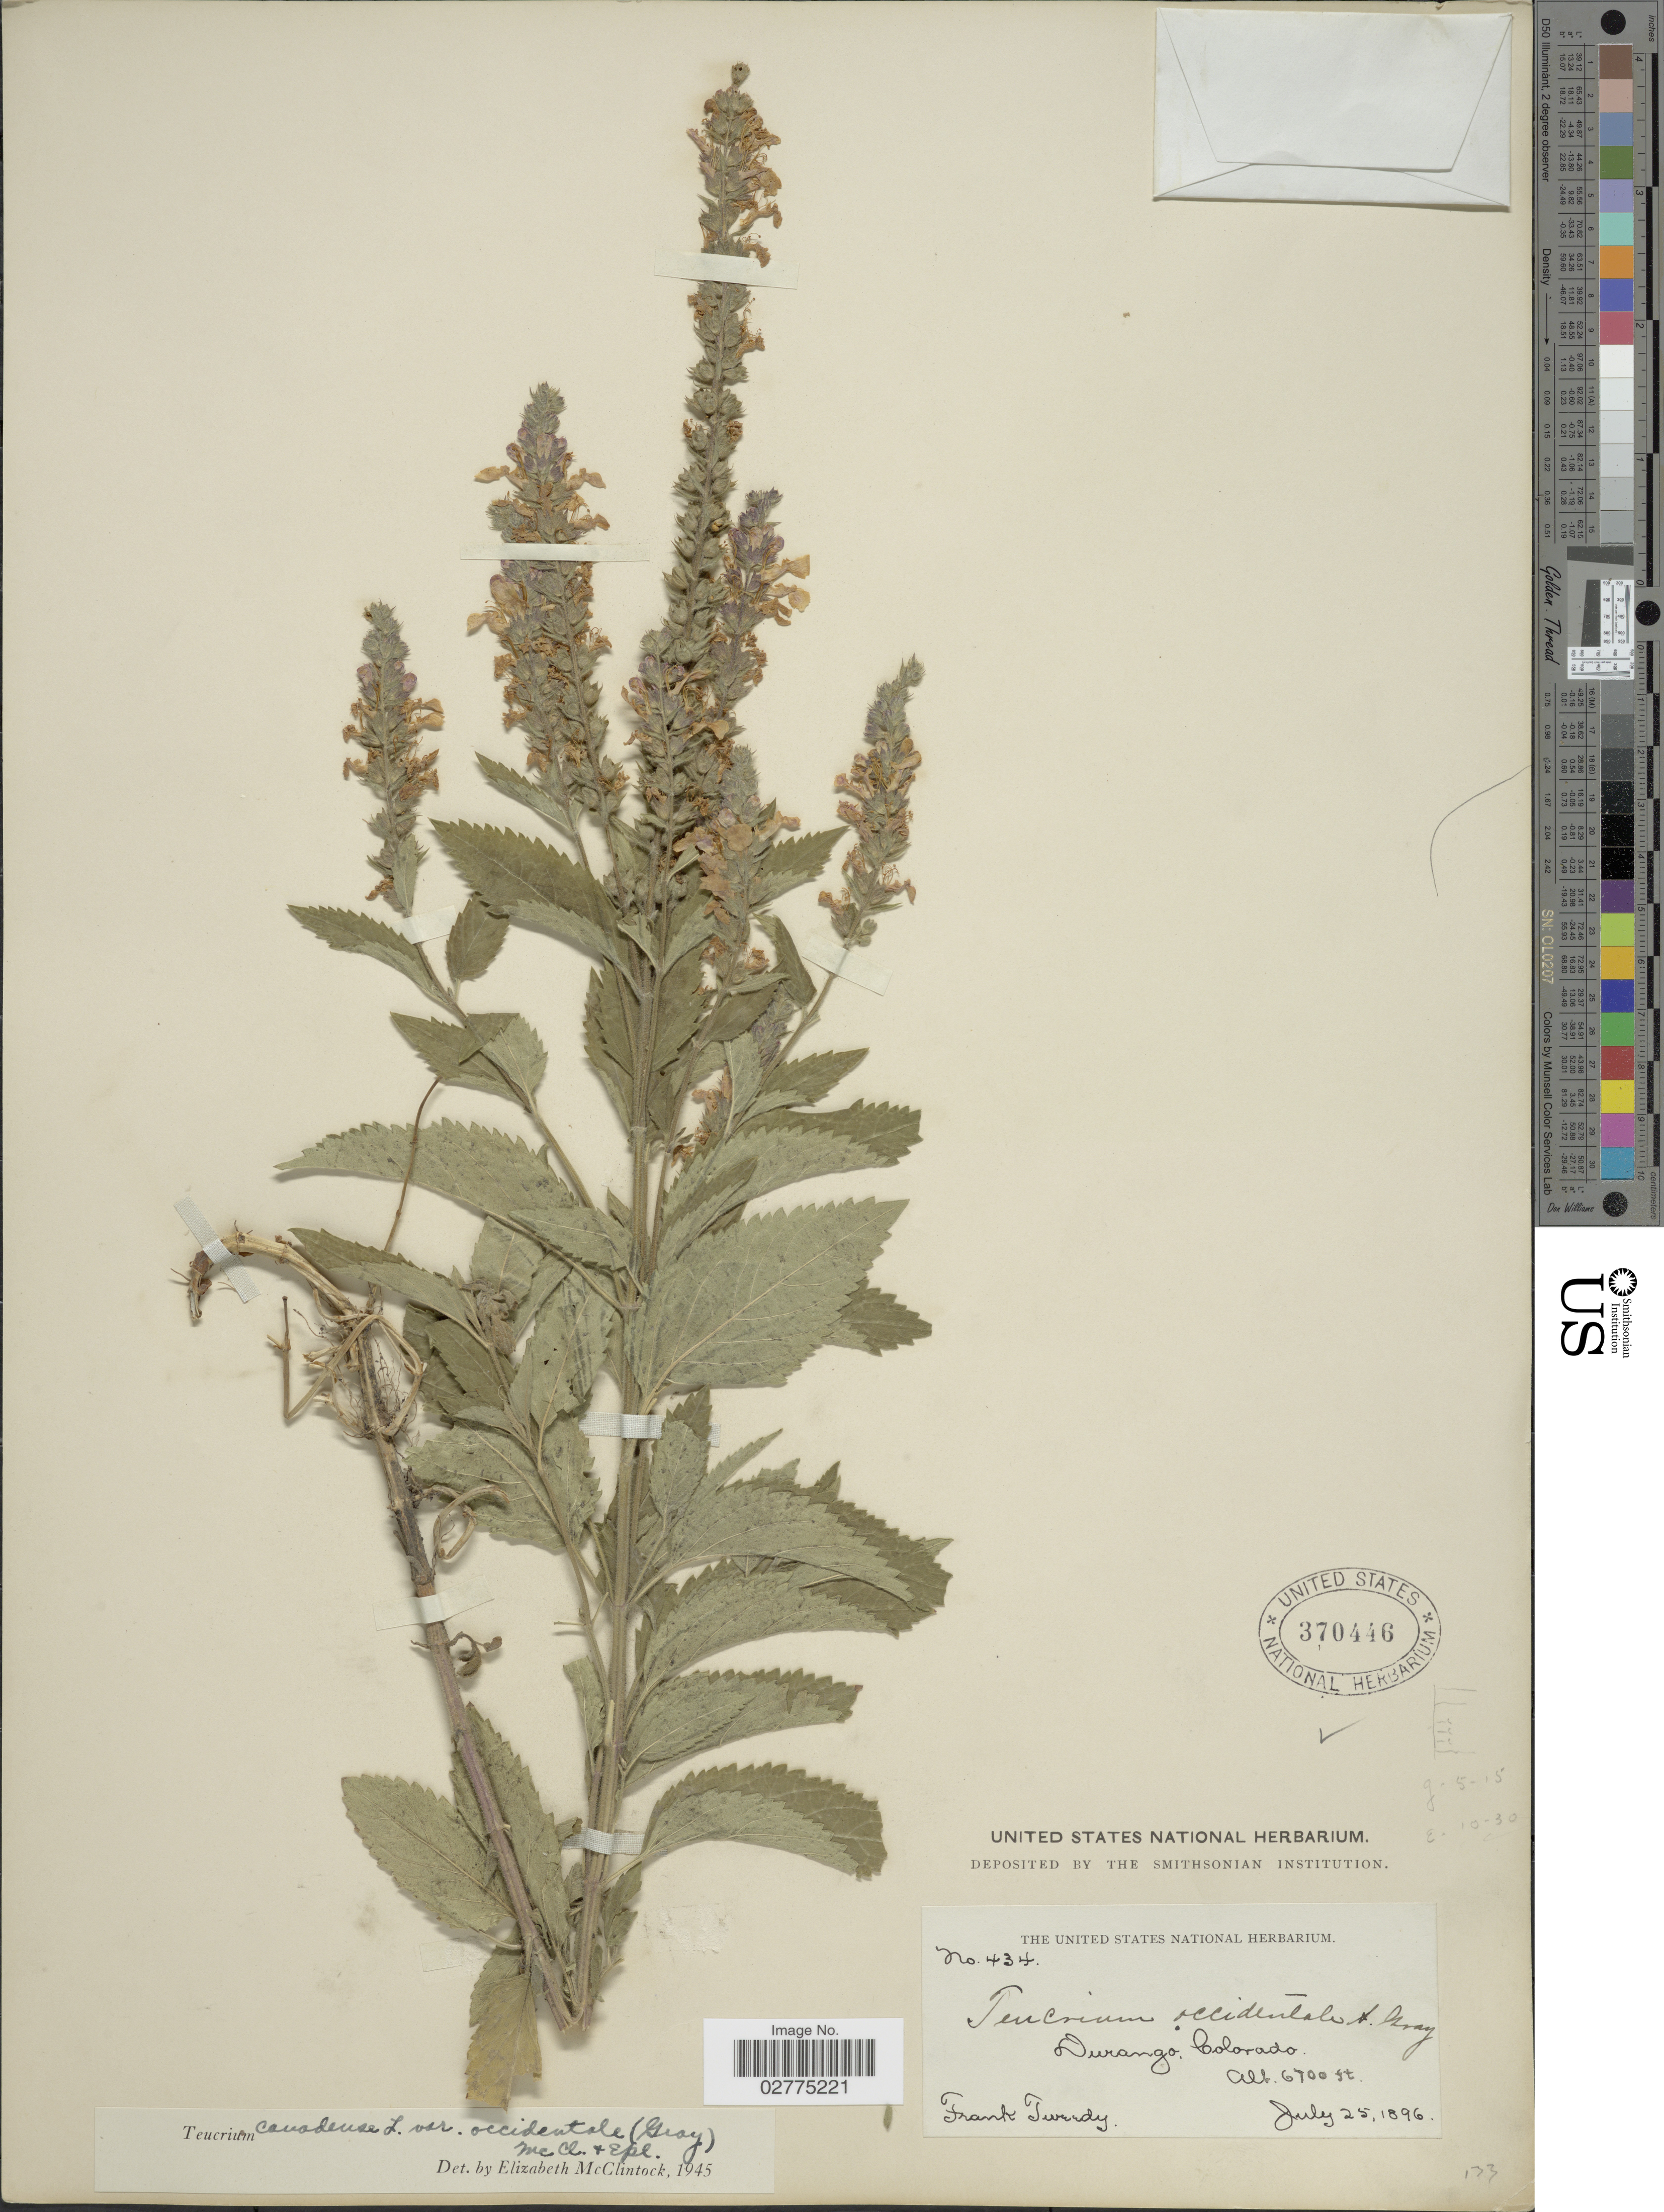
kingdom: Plantae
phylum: Tracheophyta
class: Magnoliopsida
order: Lamiales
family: Lamiaceae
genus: Teucrium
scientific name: Teucrium canadense var. occidentale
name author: (A. Gray) E. M. McClint. & Epling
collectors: F. Tweedy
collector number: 434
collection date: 1896-07-25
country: United States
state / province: Colorado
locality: Durango, Colorado.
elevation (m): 2042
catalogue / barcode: US 370446